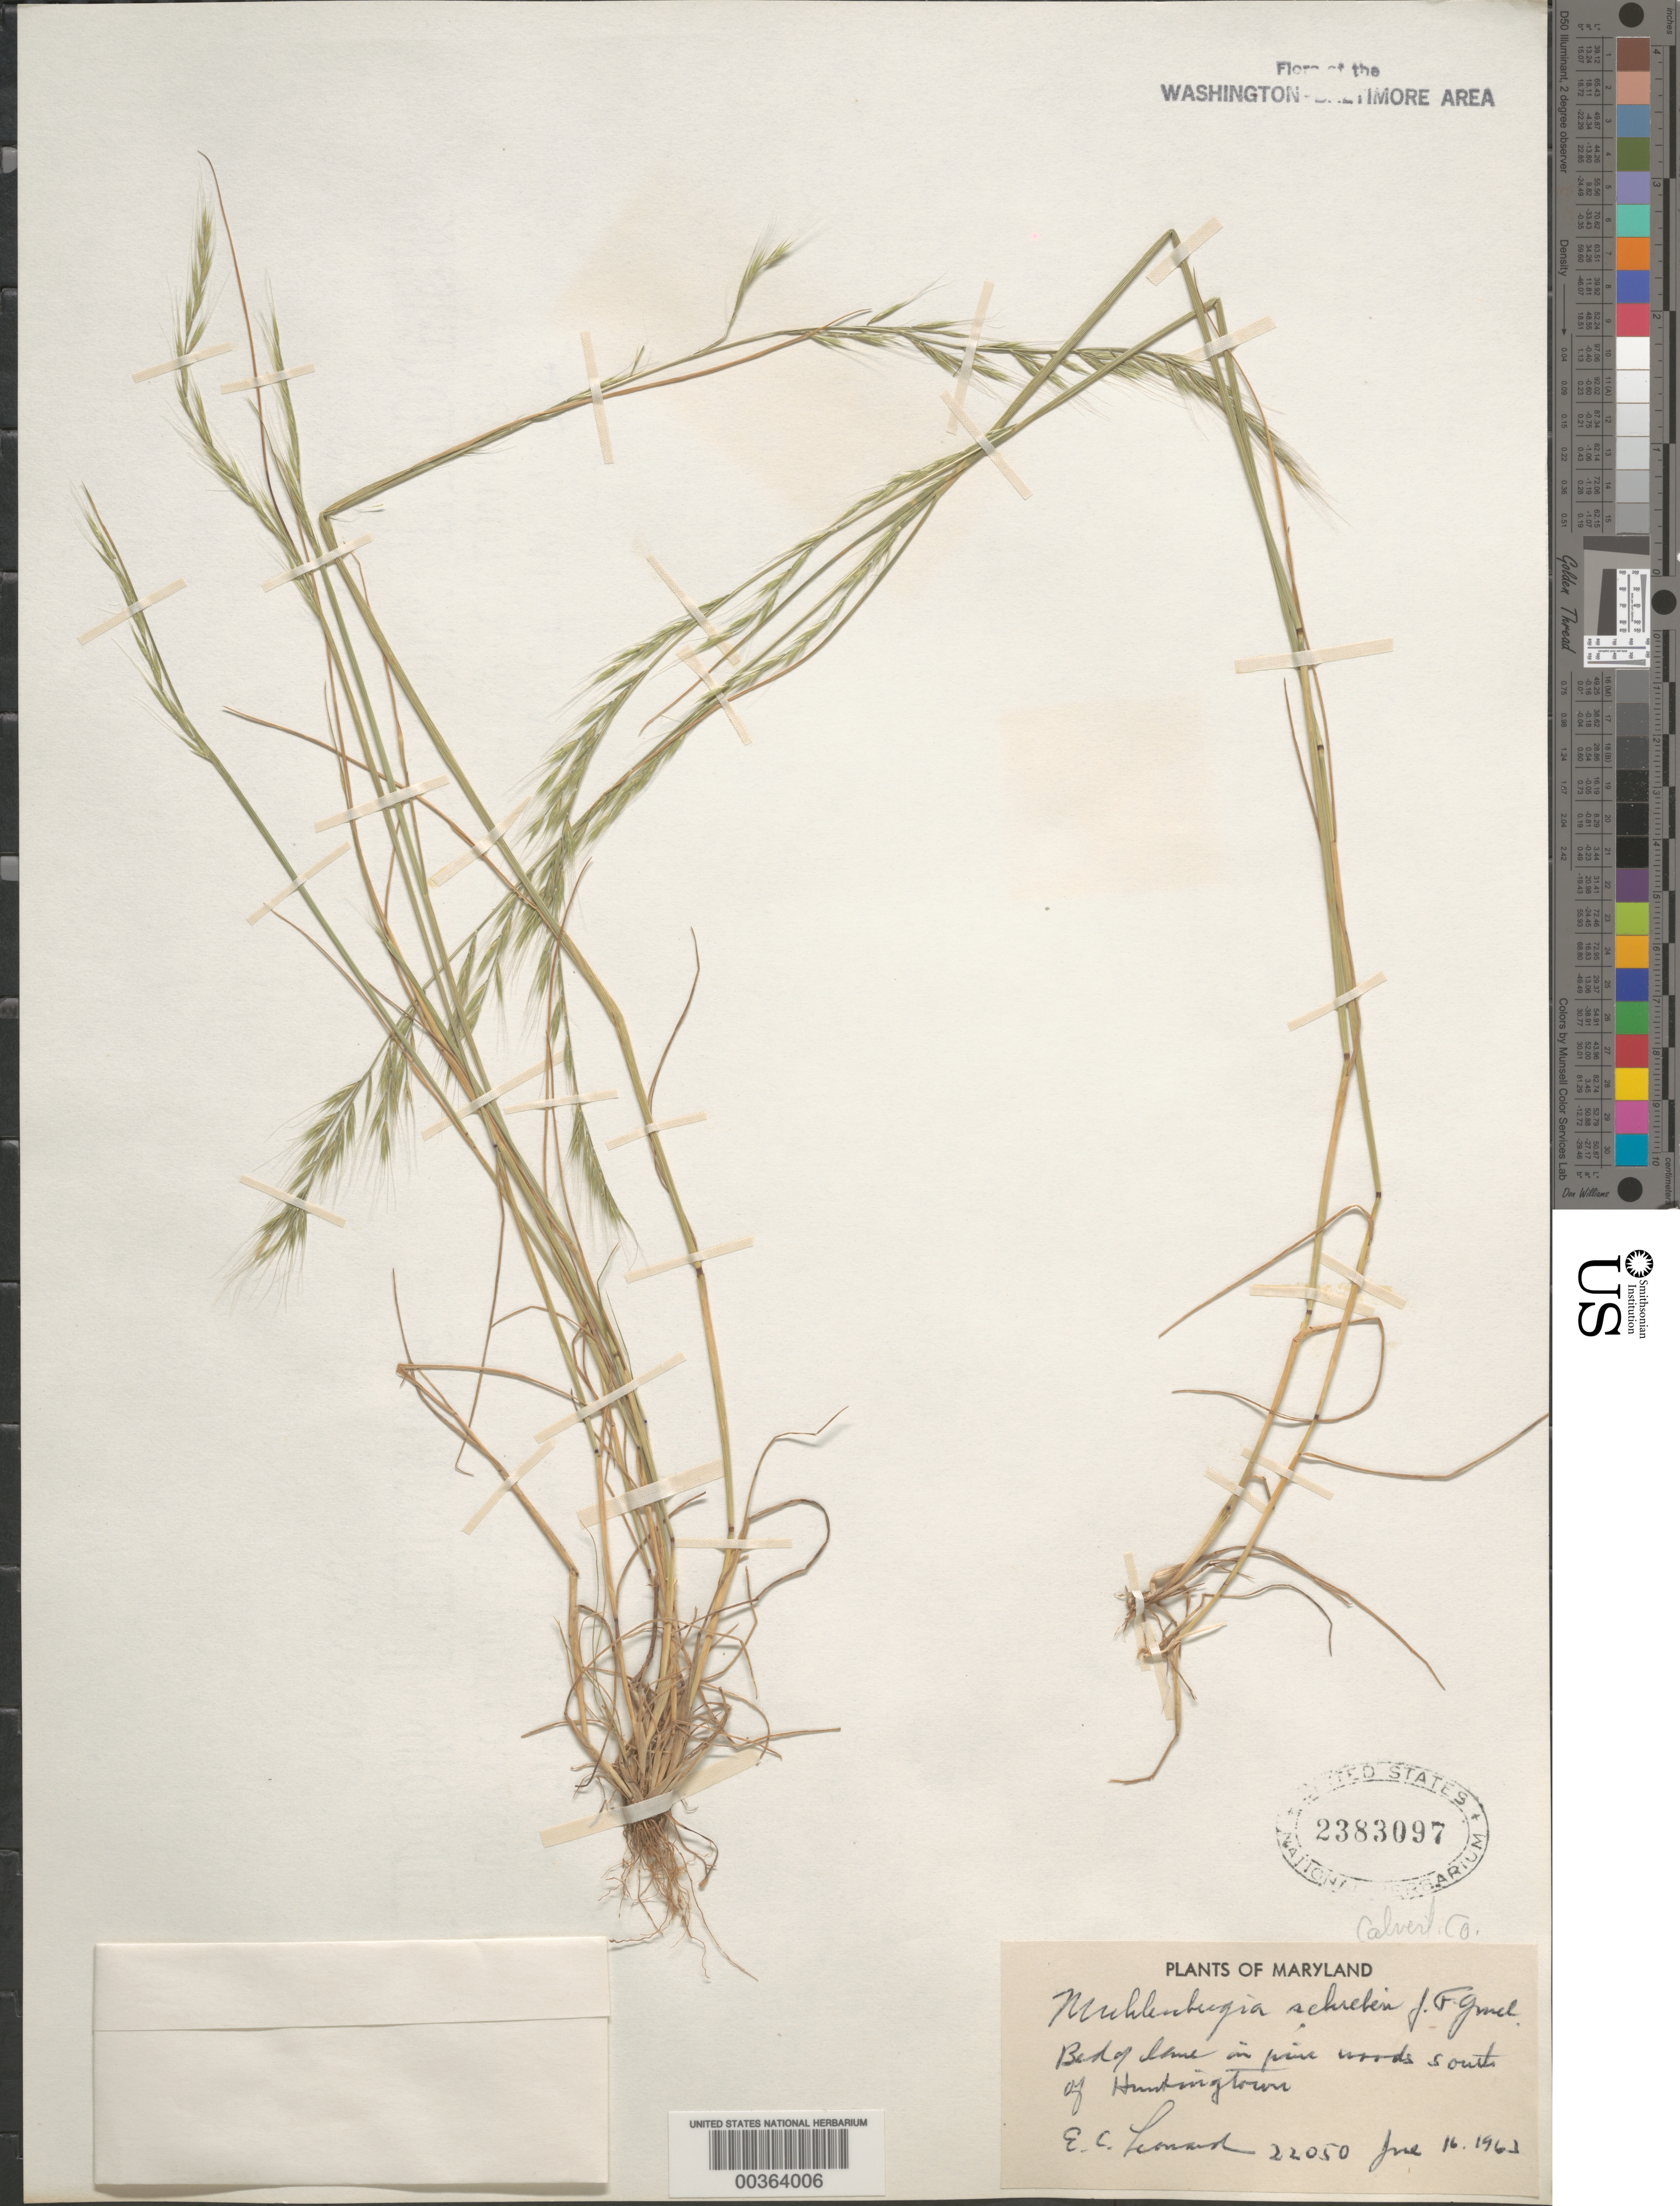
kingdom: Plantae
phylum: Tracheophyta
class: Liliopsida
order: Poales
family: Poaceae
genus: Muhlenbergia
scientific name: Muhlenbergia schreberi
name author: J.F. Gmel.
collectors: E. C. Leonard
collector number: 22050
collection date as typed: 16 Jun 1963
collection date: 1963-06-16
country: United States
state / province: Maryland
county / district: Calvert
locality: S of Huntingtown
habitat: In pine woods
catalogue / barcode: US 2383097